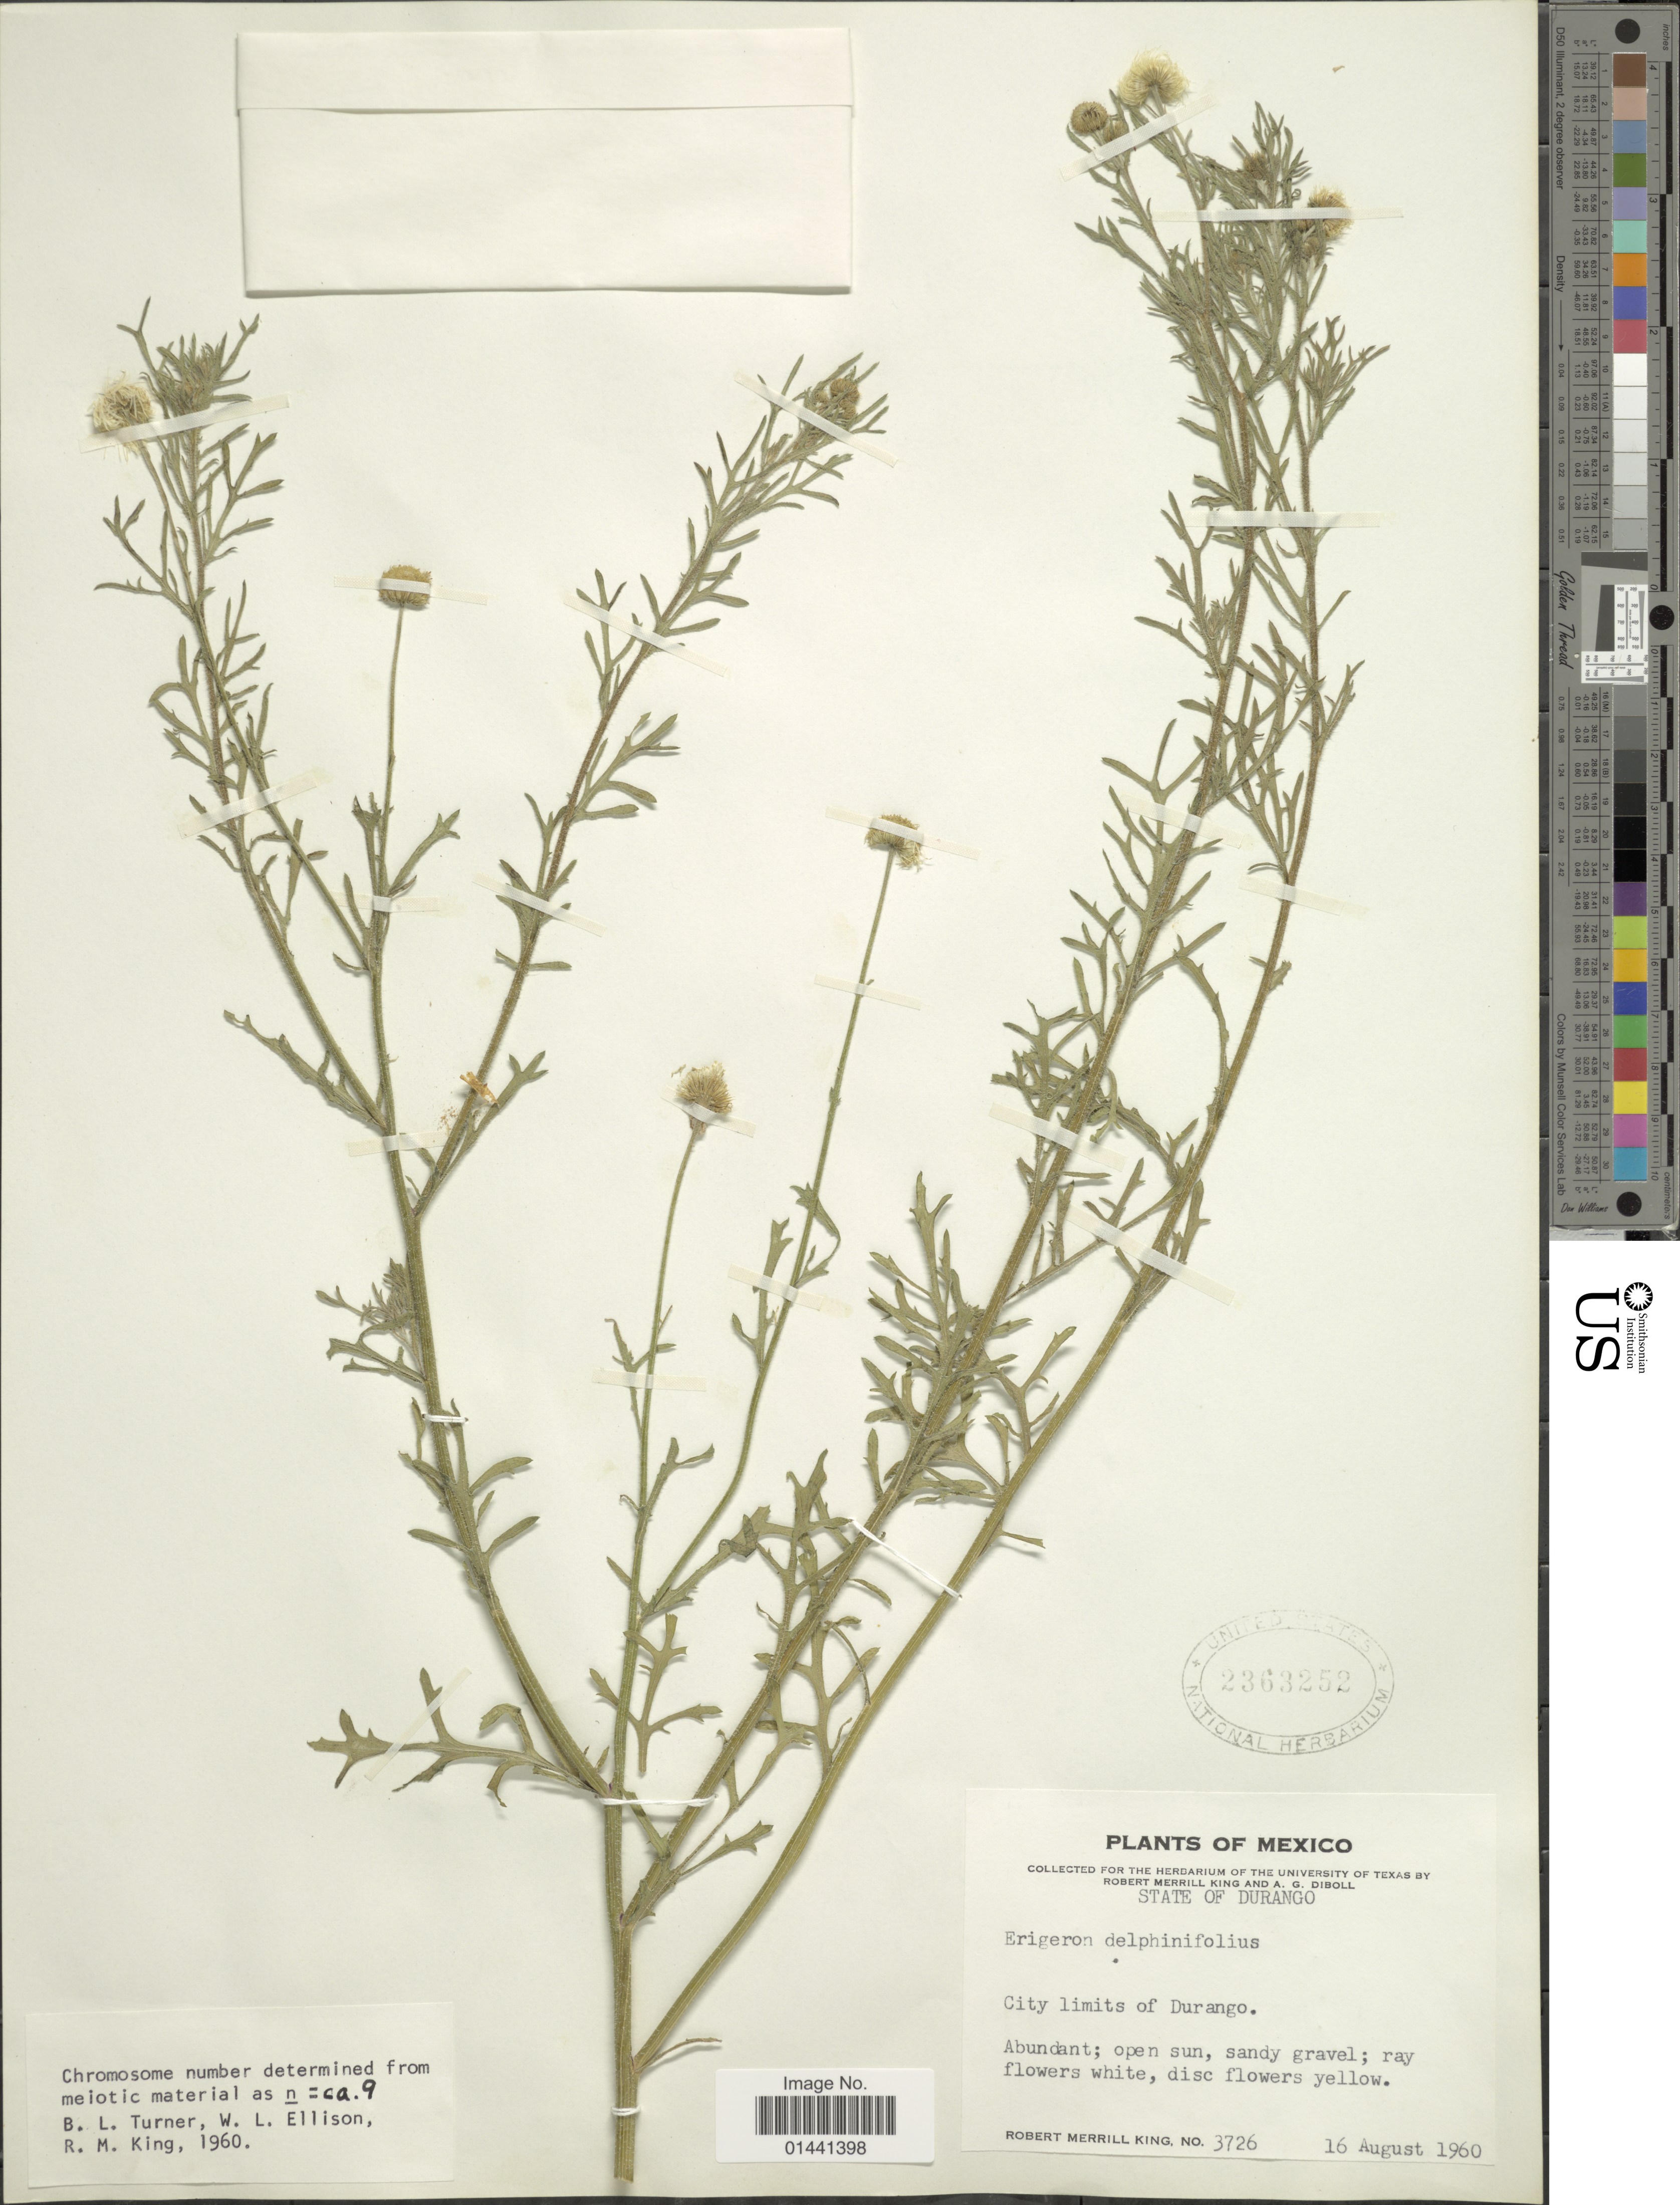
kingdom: Plantae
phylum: Tracheophyta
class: Magnoliopsida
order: Asterales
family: Asteraceae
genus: Erigeron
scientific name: Erigeron delphinifolius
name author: Willd.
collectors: R. M. King & A. Diboll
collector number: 3726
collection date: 1960-08-16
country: Mexico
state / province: Durango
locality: City limits of Durango, abundant; open sun, sandy gravel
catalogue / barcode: US 2363252